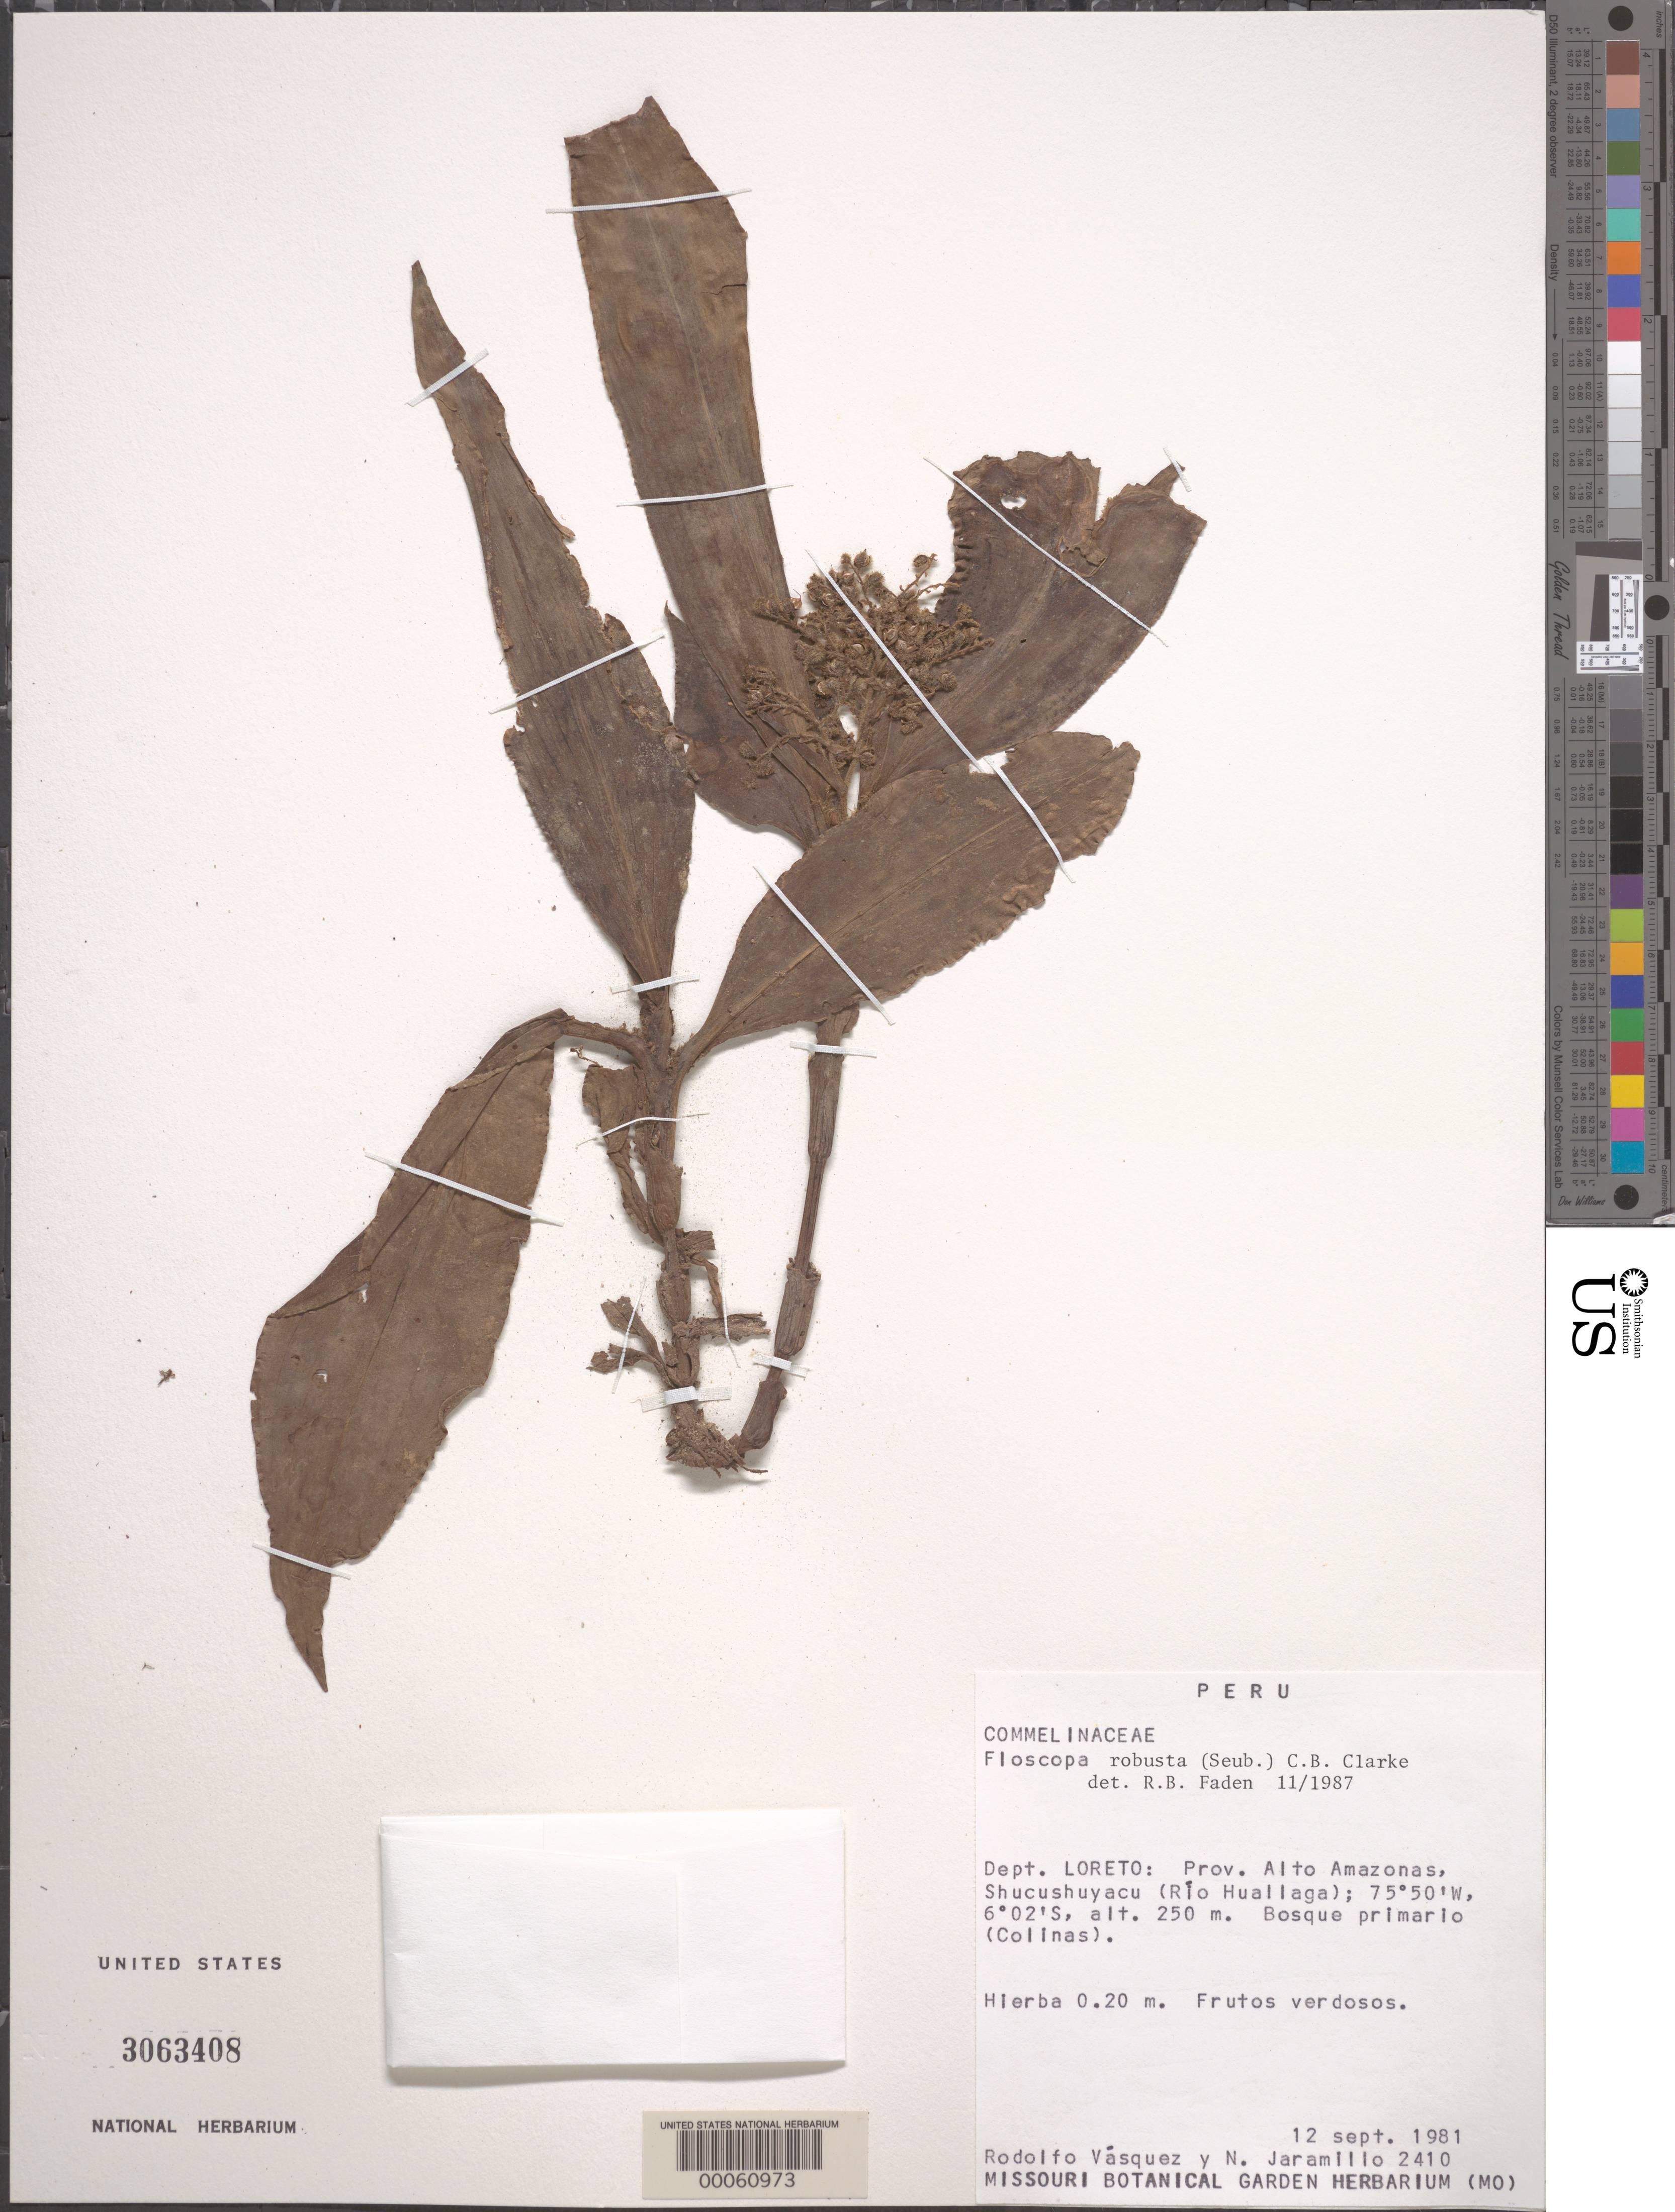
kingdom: Plantae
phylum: Tracheophyta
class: Liliopsida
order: Commelinales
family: Commelinaceae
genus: Floscopa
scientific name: Floscopa robusta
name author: (Seub.) C.B. Clarke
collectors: R. Vasquez & N. Jaramillo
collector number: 2410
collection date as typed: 12 Sep 1981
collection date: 1981-09-12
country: Peru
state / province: Loreto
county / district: Alto Amazonas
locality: Shucushuyacu (rio huallaga)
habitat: Primary forest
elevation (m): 250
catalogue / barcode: US 3063408